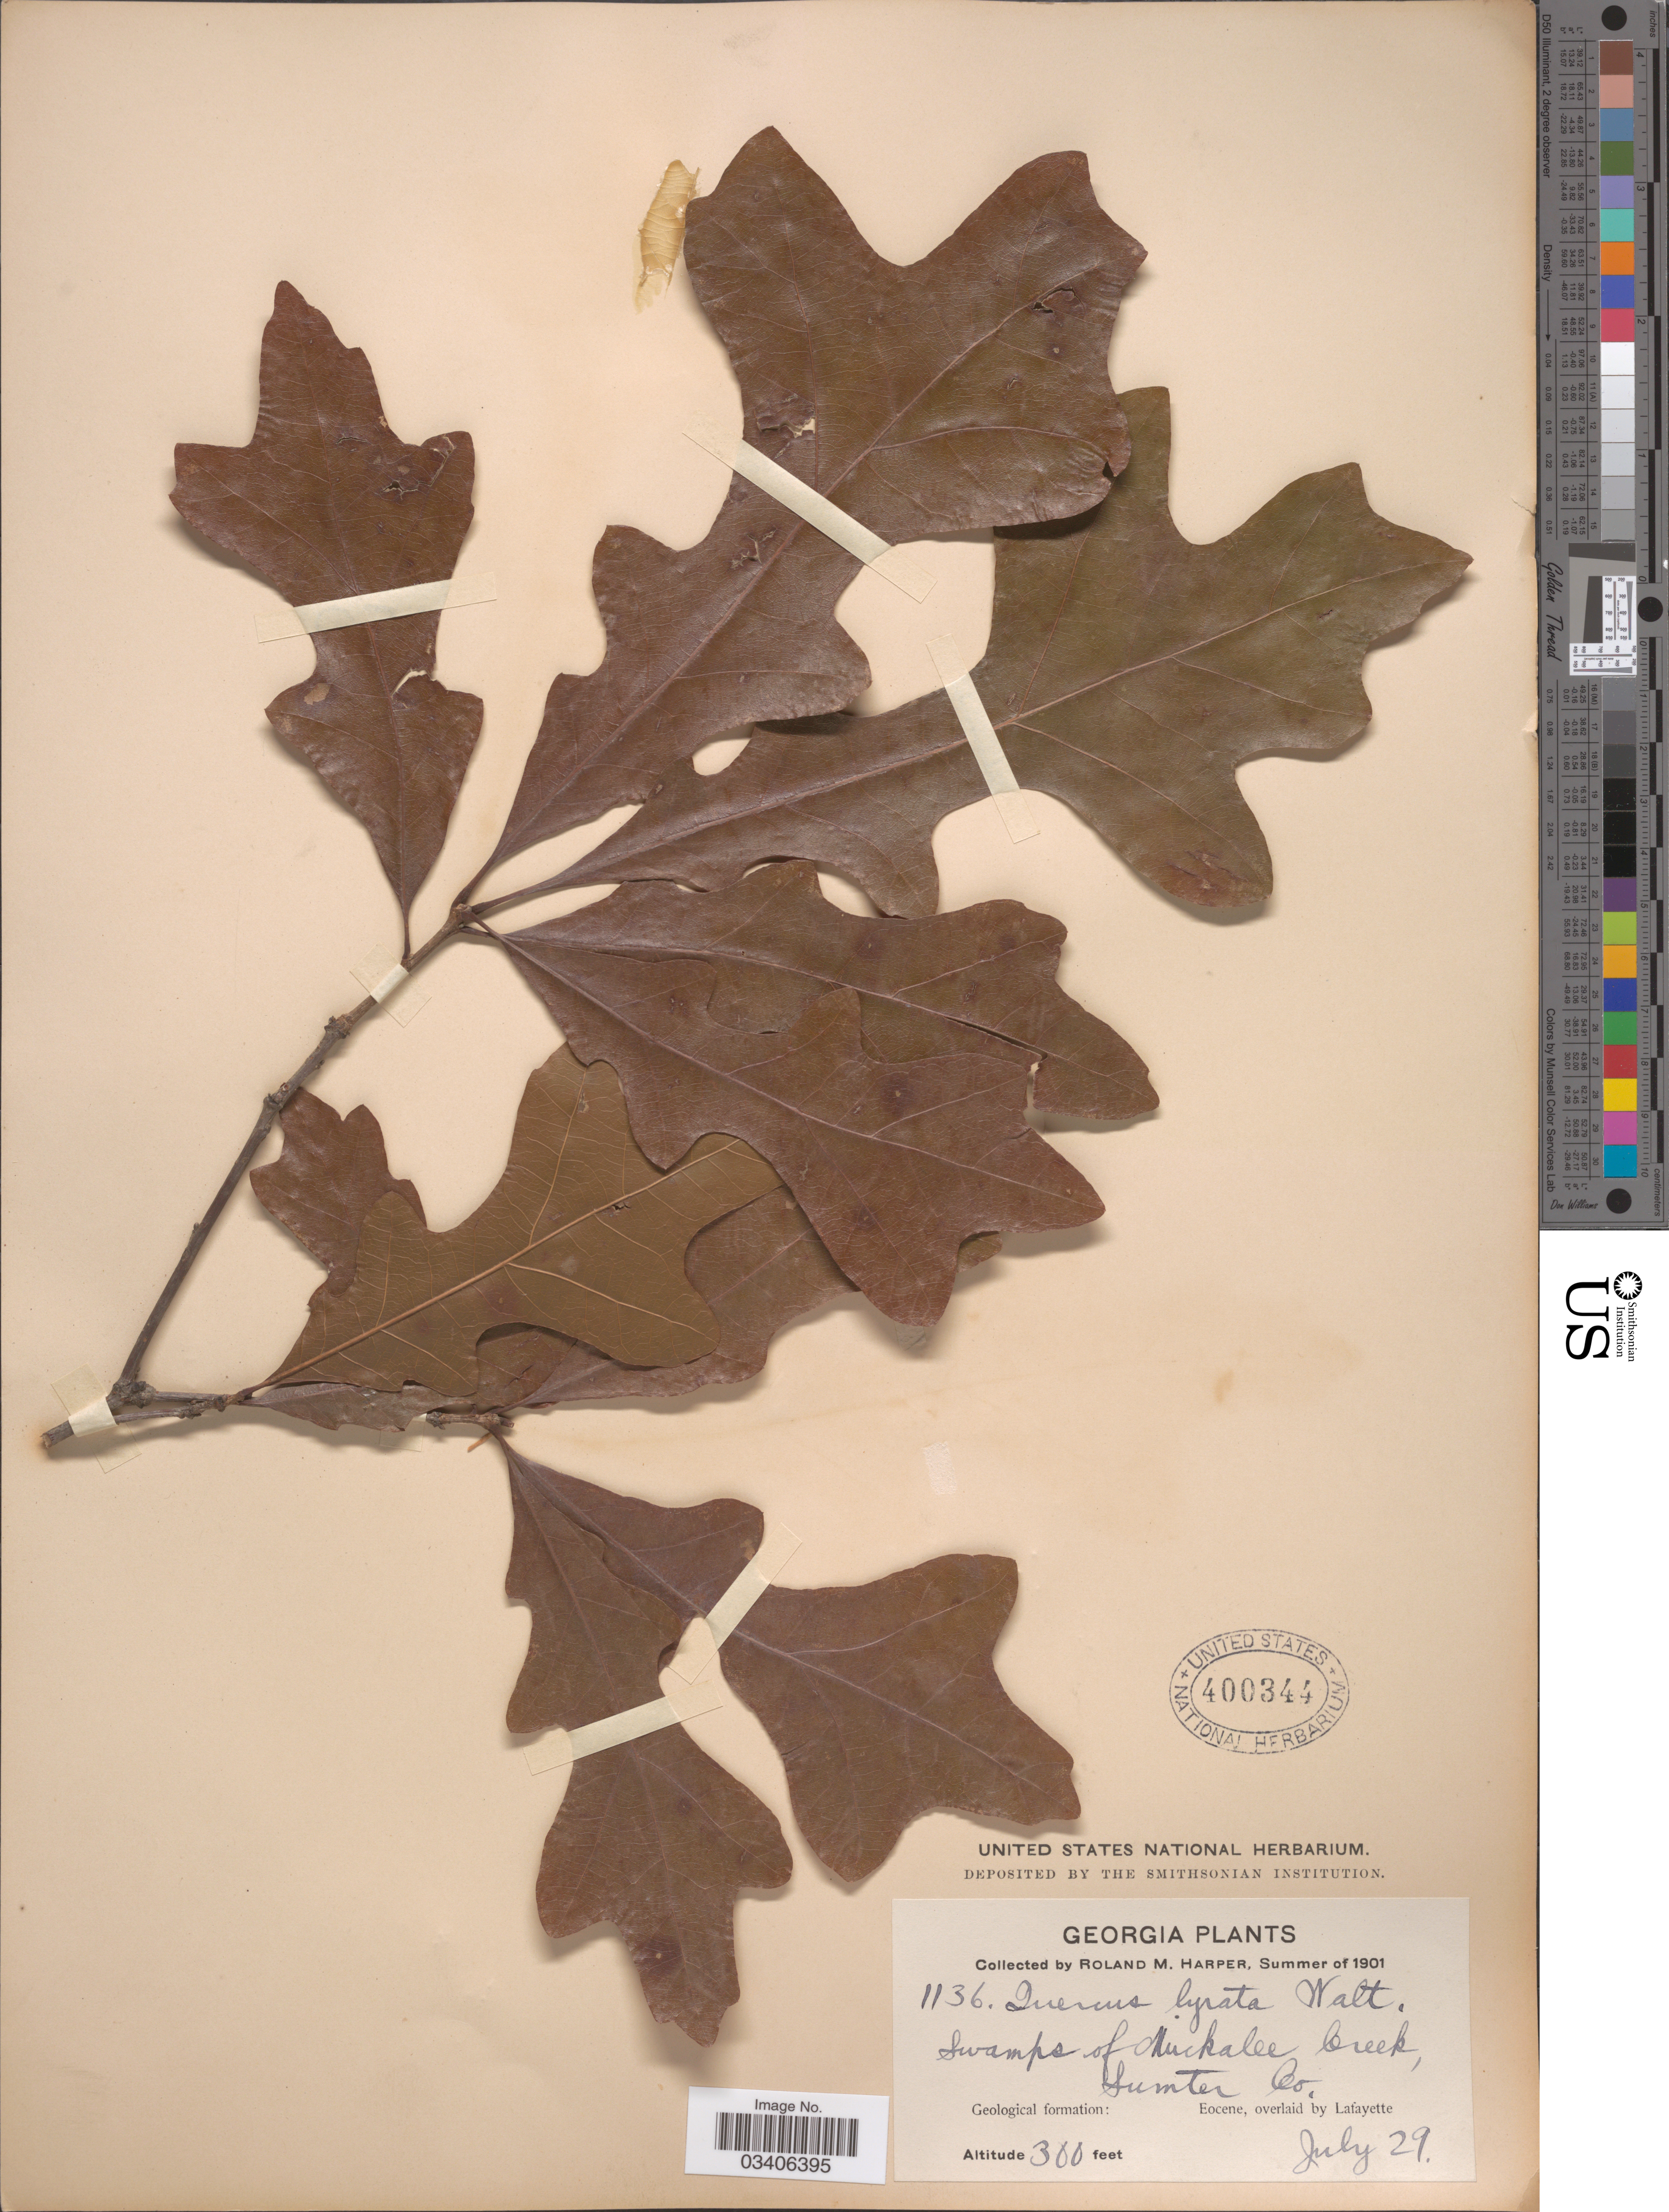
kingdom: Plantae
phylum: Tracheophyta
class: Magnoliopsida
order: Fagales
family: Fagaceae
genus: Quercus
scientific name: Quercus lyrata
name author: Walter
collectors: R. M. Harper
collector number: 1136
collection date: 1901-07-29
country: United States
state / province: Georgia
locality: Swamps of Muckalee Creek, Sumter Co. Geological formation: Eocene, overlaid by Lafayette.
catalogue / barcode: US 400344